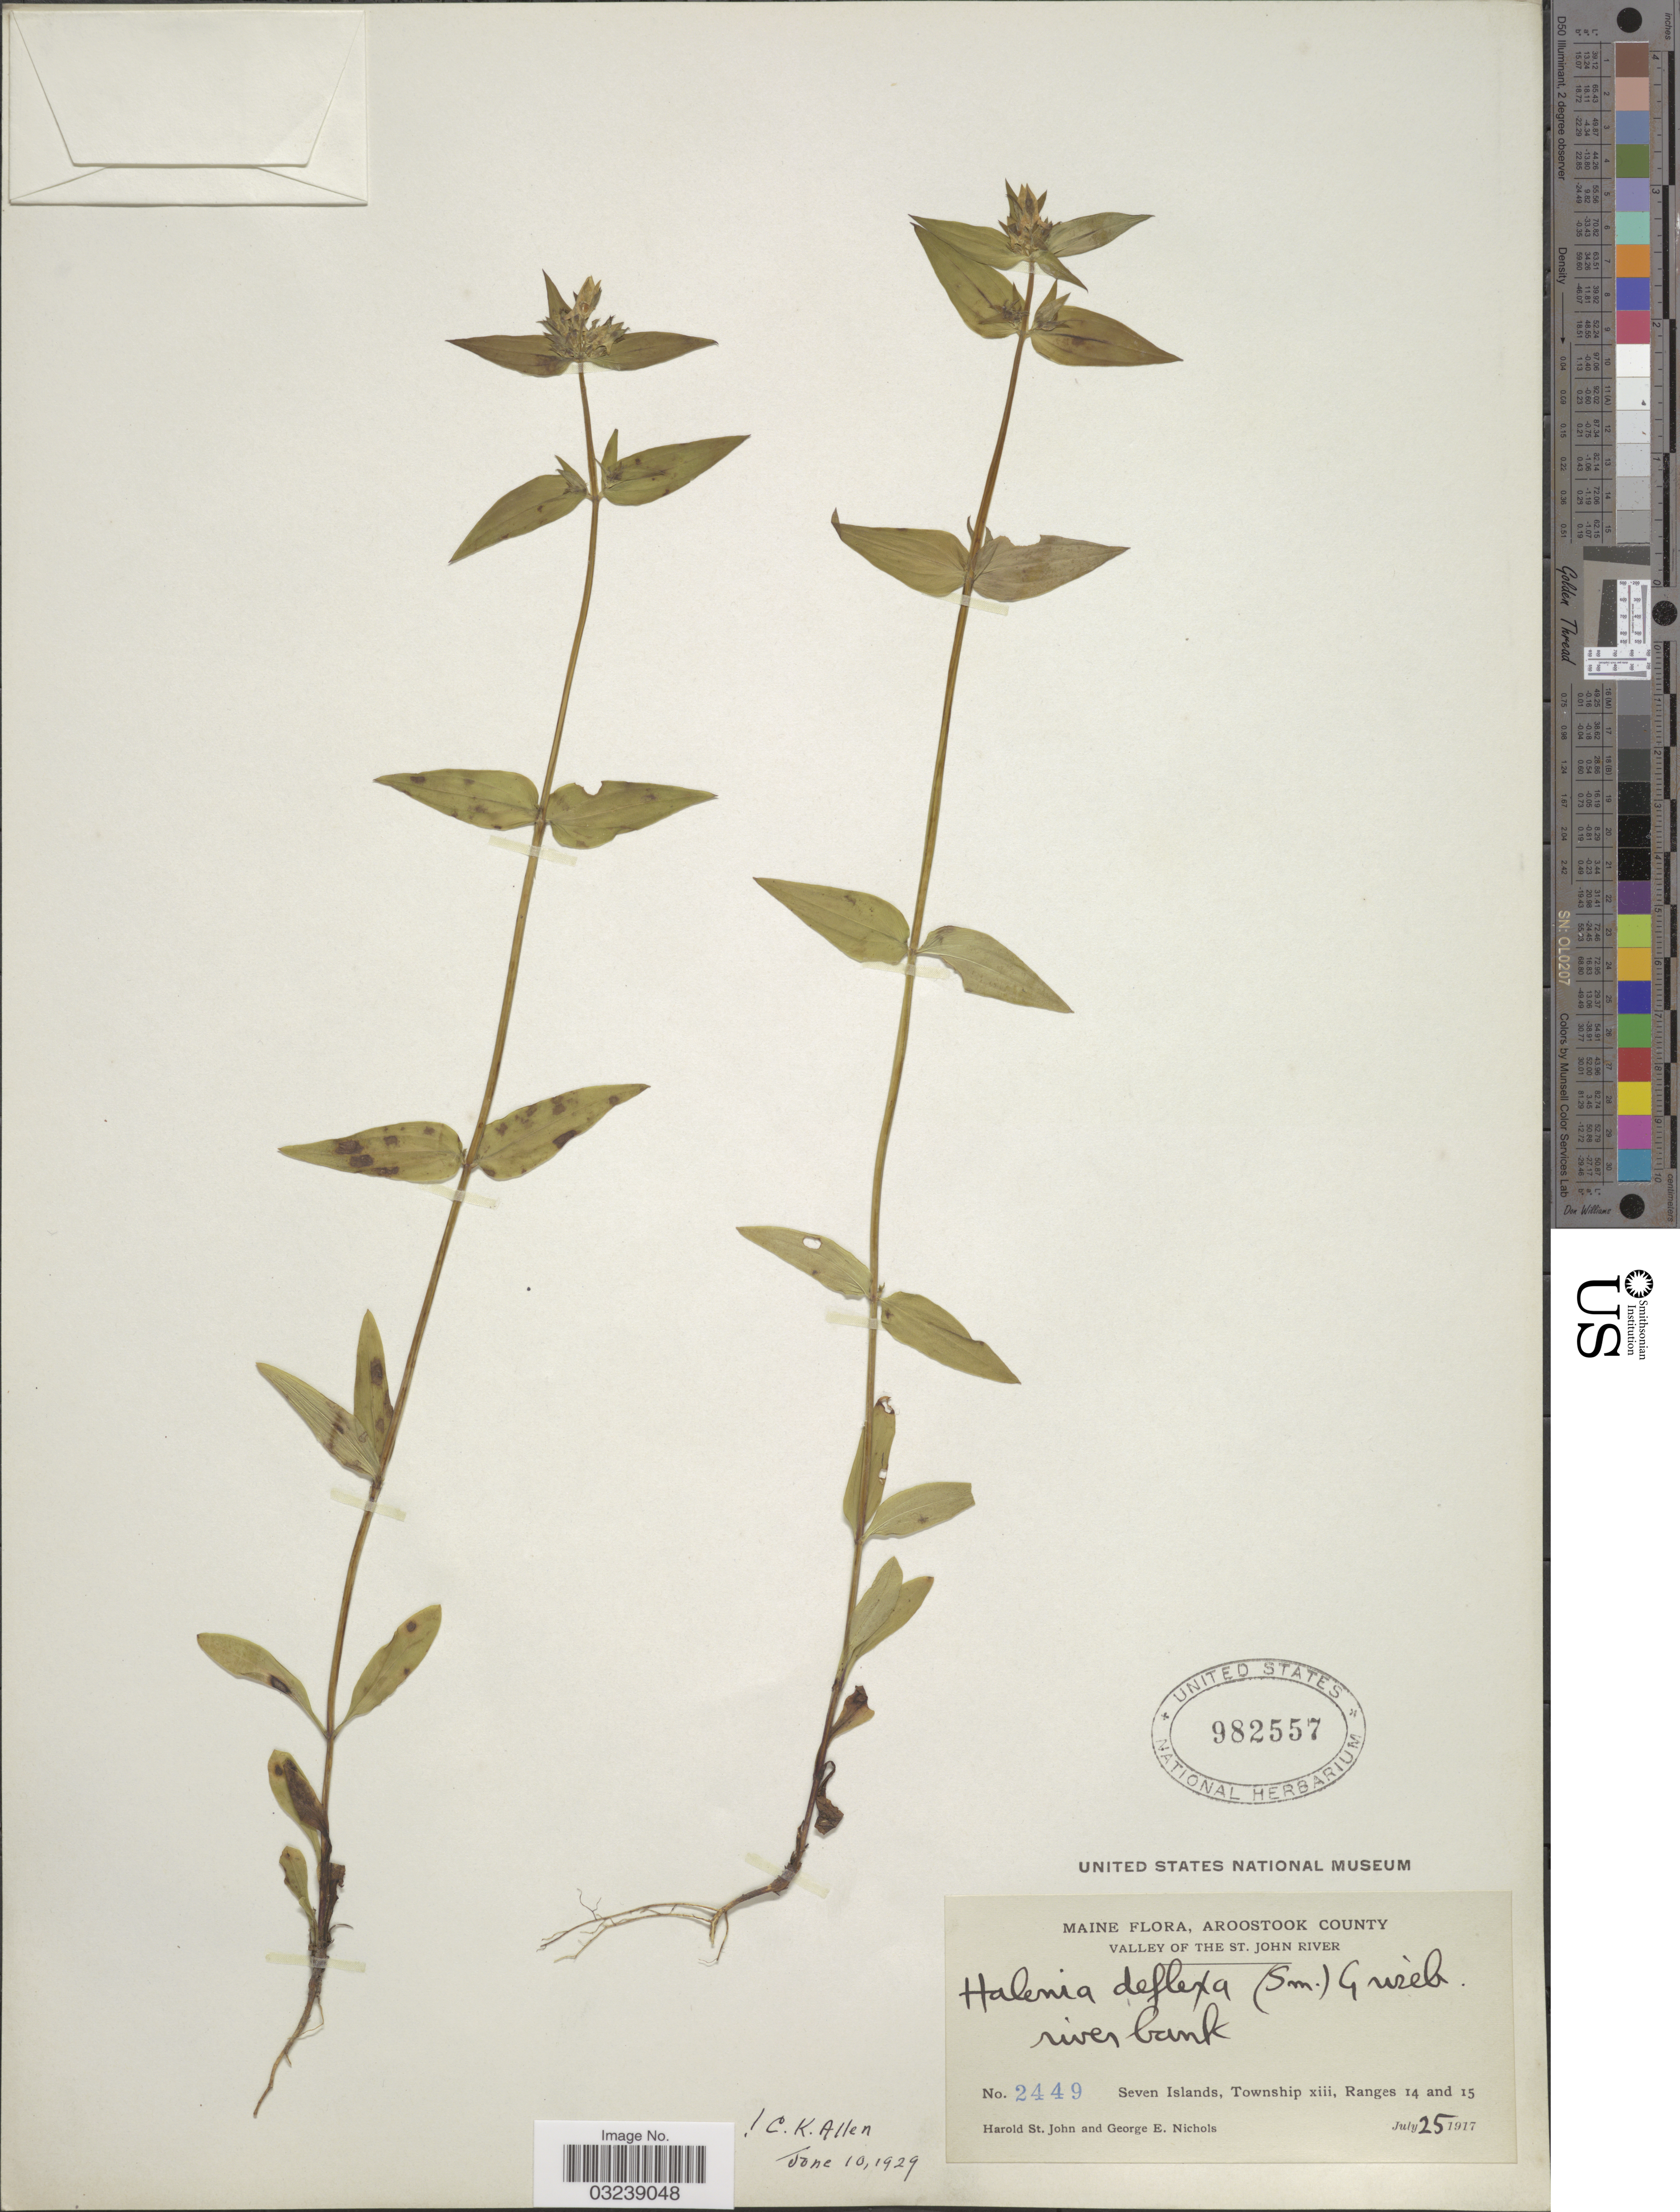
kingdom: Plantae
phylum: Tracheophyta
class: Magnoliopsida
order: Gentianales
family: Gentianaceae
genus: Halenia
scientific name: Halenia deflexa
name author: (Sm.) Griseb.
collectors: H. St. John & G. E. Nichols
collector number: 2449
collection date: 1917-07-25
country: United States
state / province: Maine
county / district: Aroostook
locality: Valley of the St. John River. Seven Islands, Township xiii, Rangers 14 and 15.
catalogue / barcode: US 982557